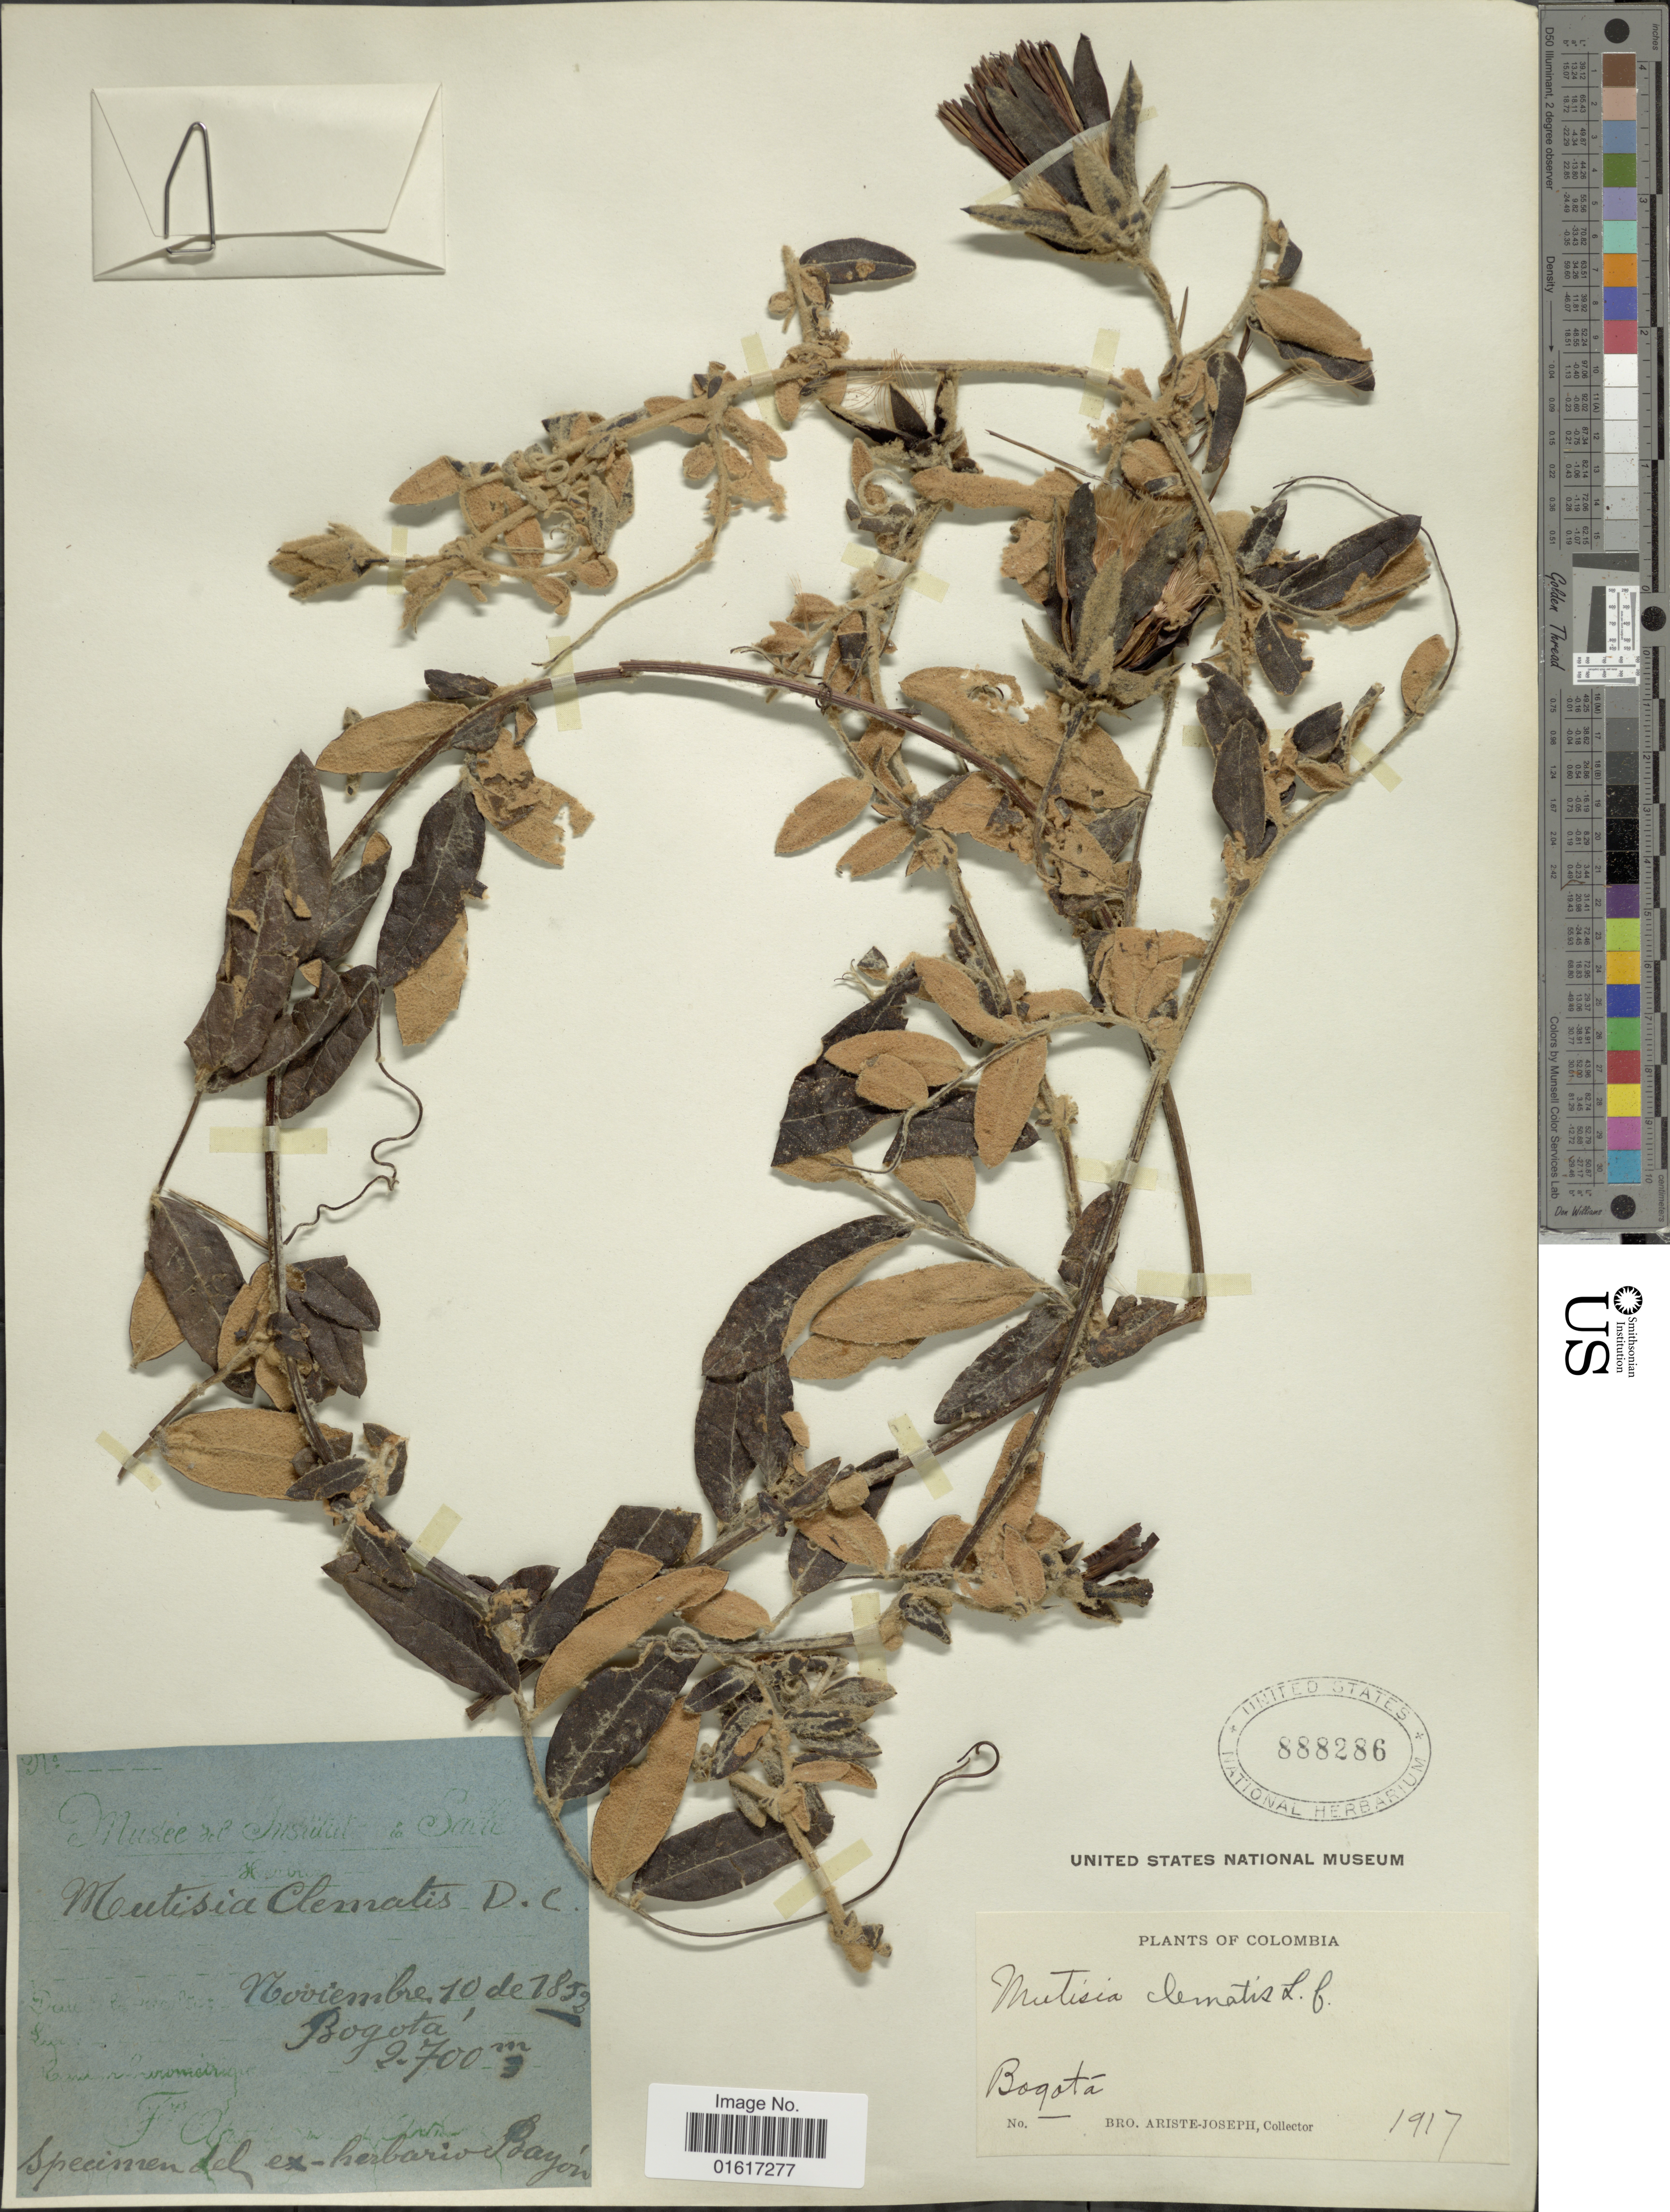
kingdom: Plantae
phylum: Tracheophyta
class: Magnoliopsida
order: Asterales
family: Asteraceae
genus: Mutisia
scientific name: Mutisia clematis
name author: L. f.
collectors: Bro. Ariste-Joseph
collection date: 1852-11-10/1917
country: Colombia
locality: Bogotá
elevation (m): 2700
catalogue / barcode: US 888286